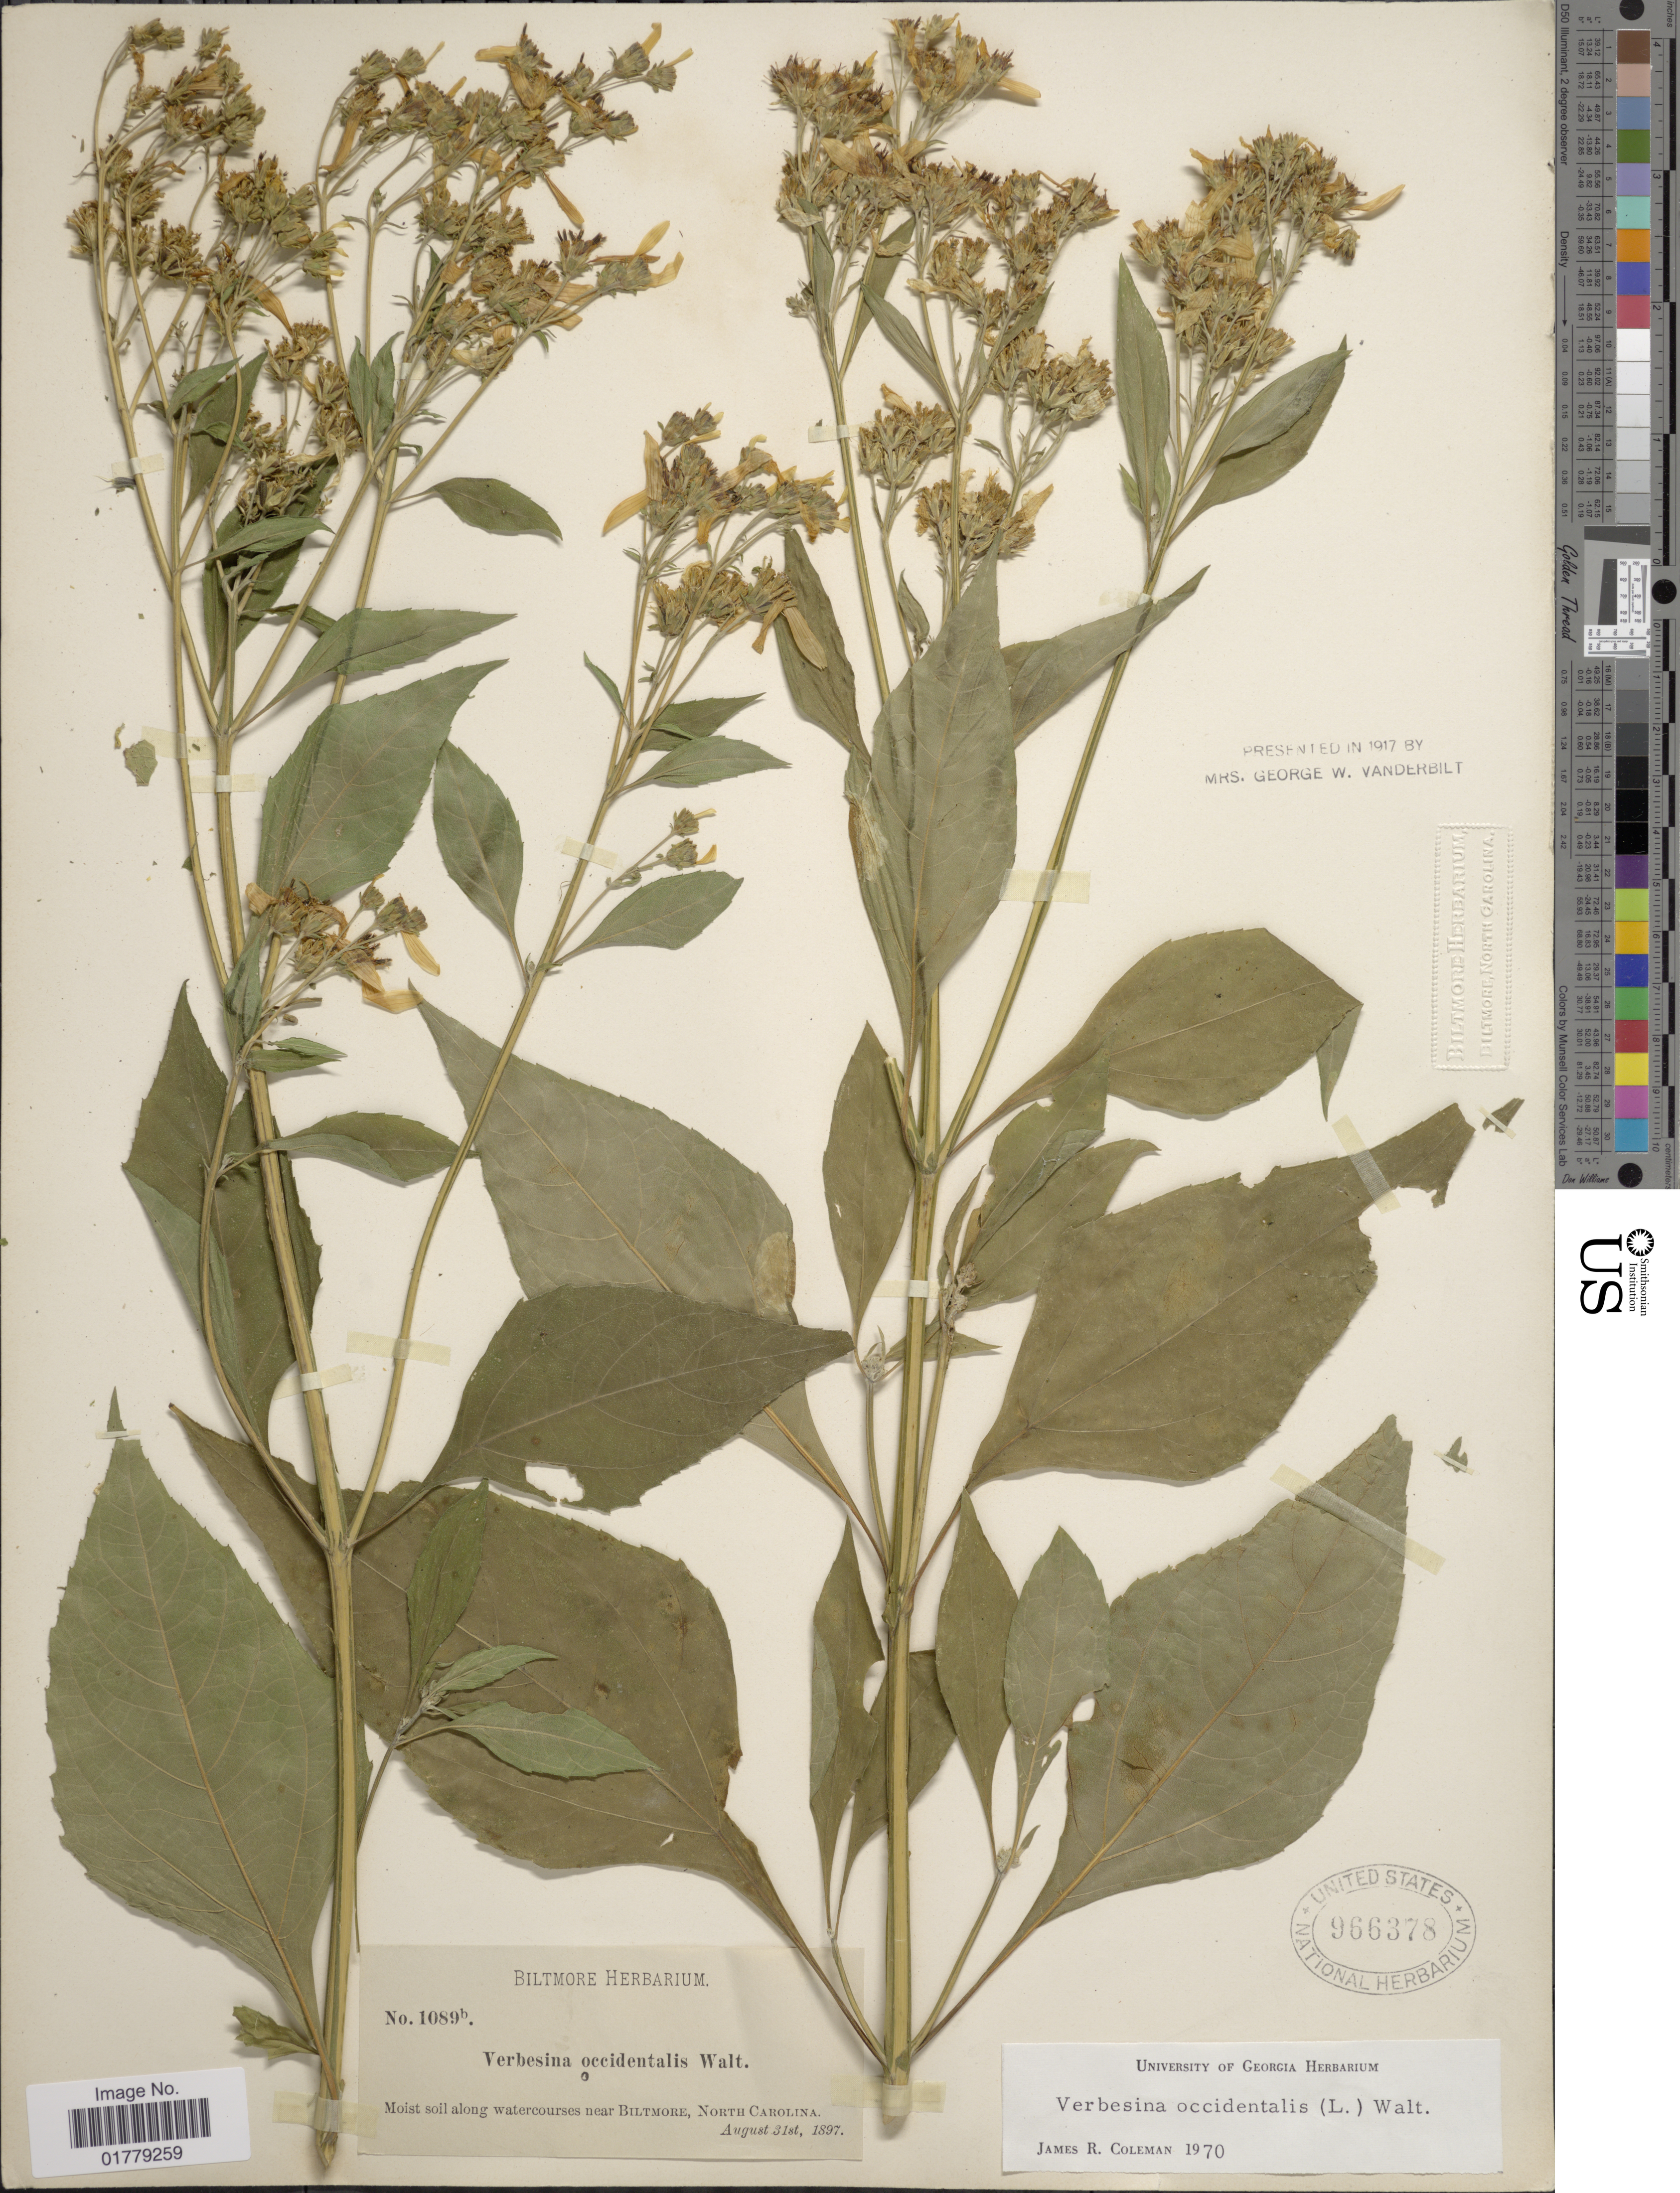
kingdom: Plantae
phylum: Tracheophyta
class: Magnoliopsida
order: Asterales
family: Asteraceae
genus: Verbesina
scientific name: Verbesina occidentalis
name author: (L.) Walter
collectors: ex herb. Biltmore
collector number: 1089b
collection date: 1897-08-31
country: United States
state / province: North Carolina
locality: Moist soil along watercourses near Biltmore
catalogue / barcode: US 966378